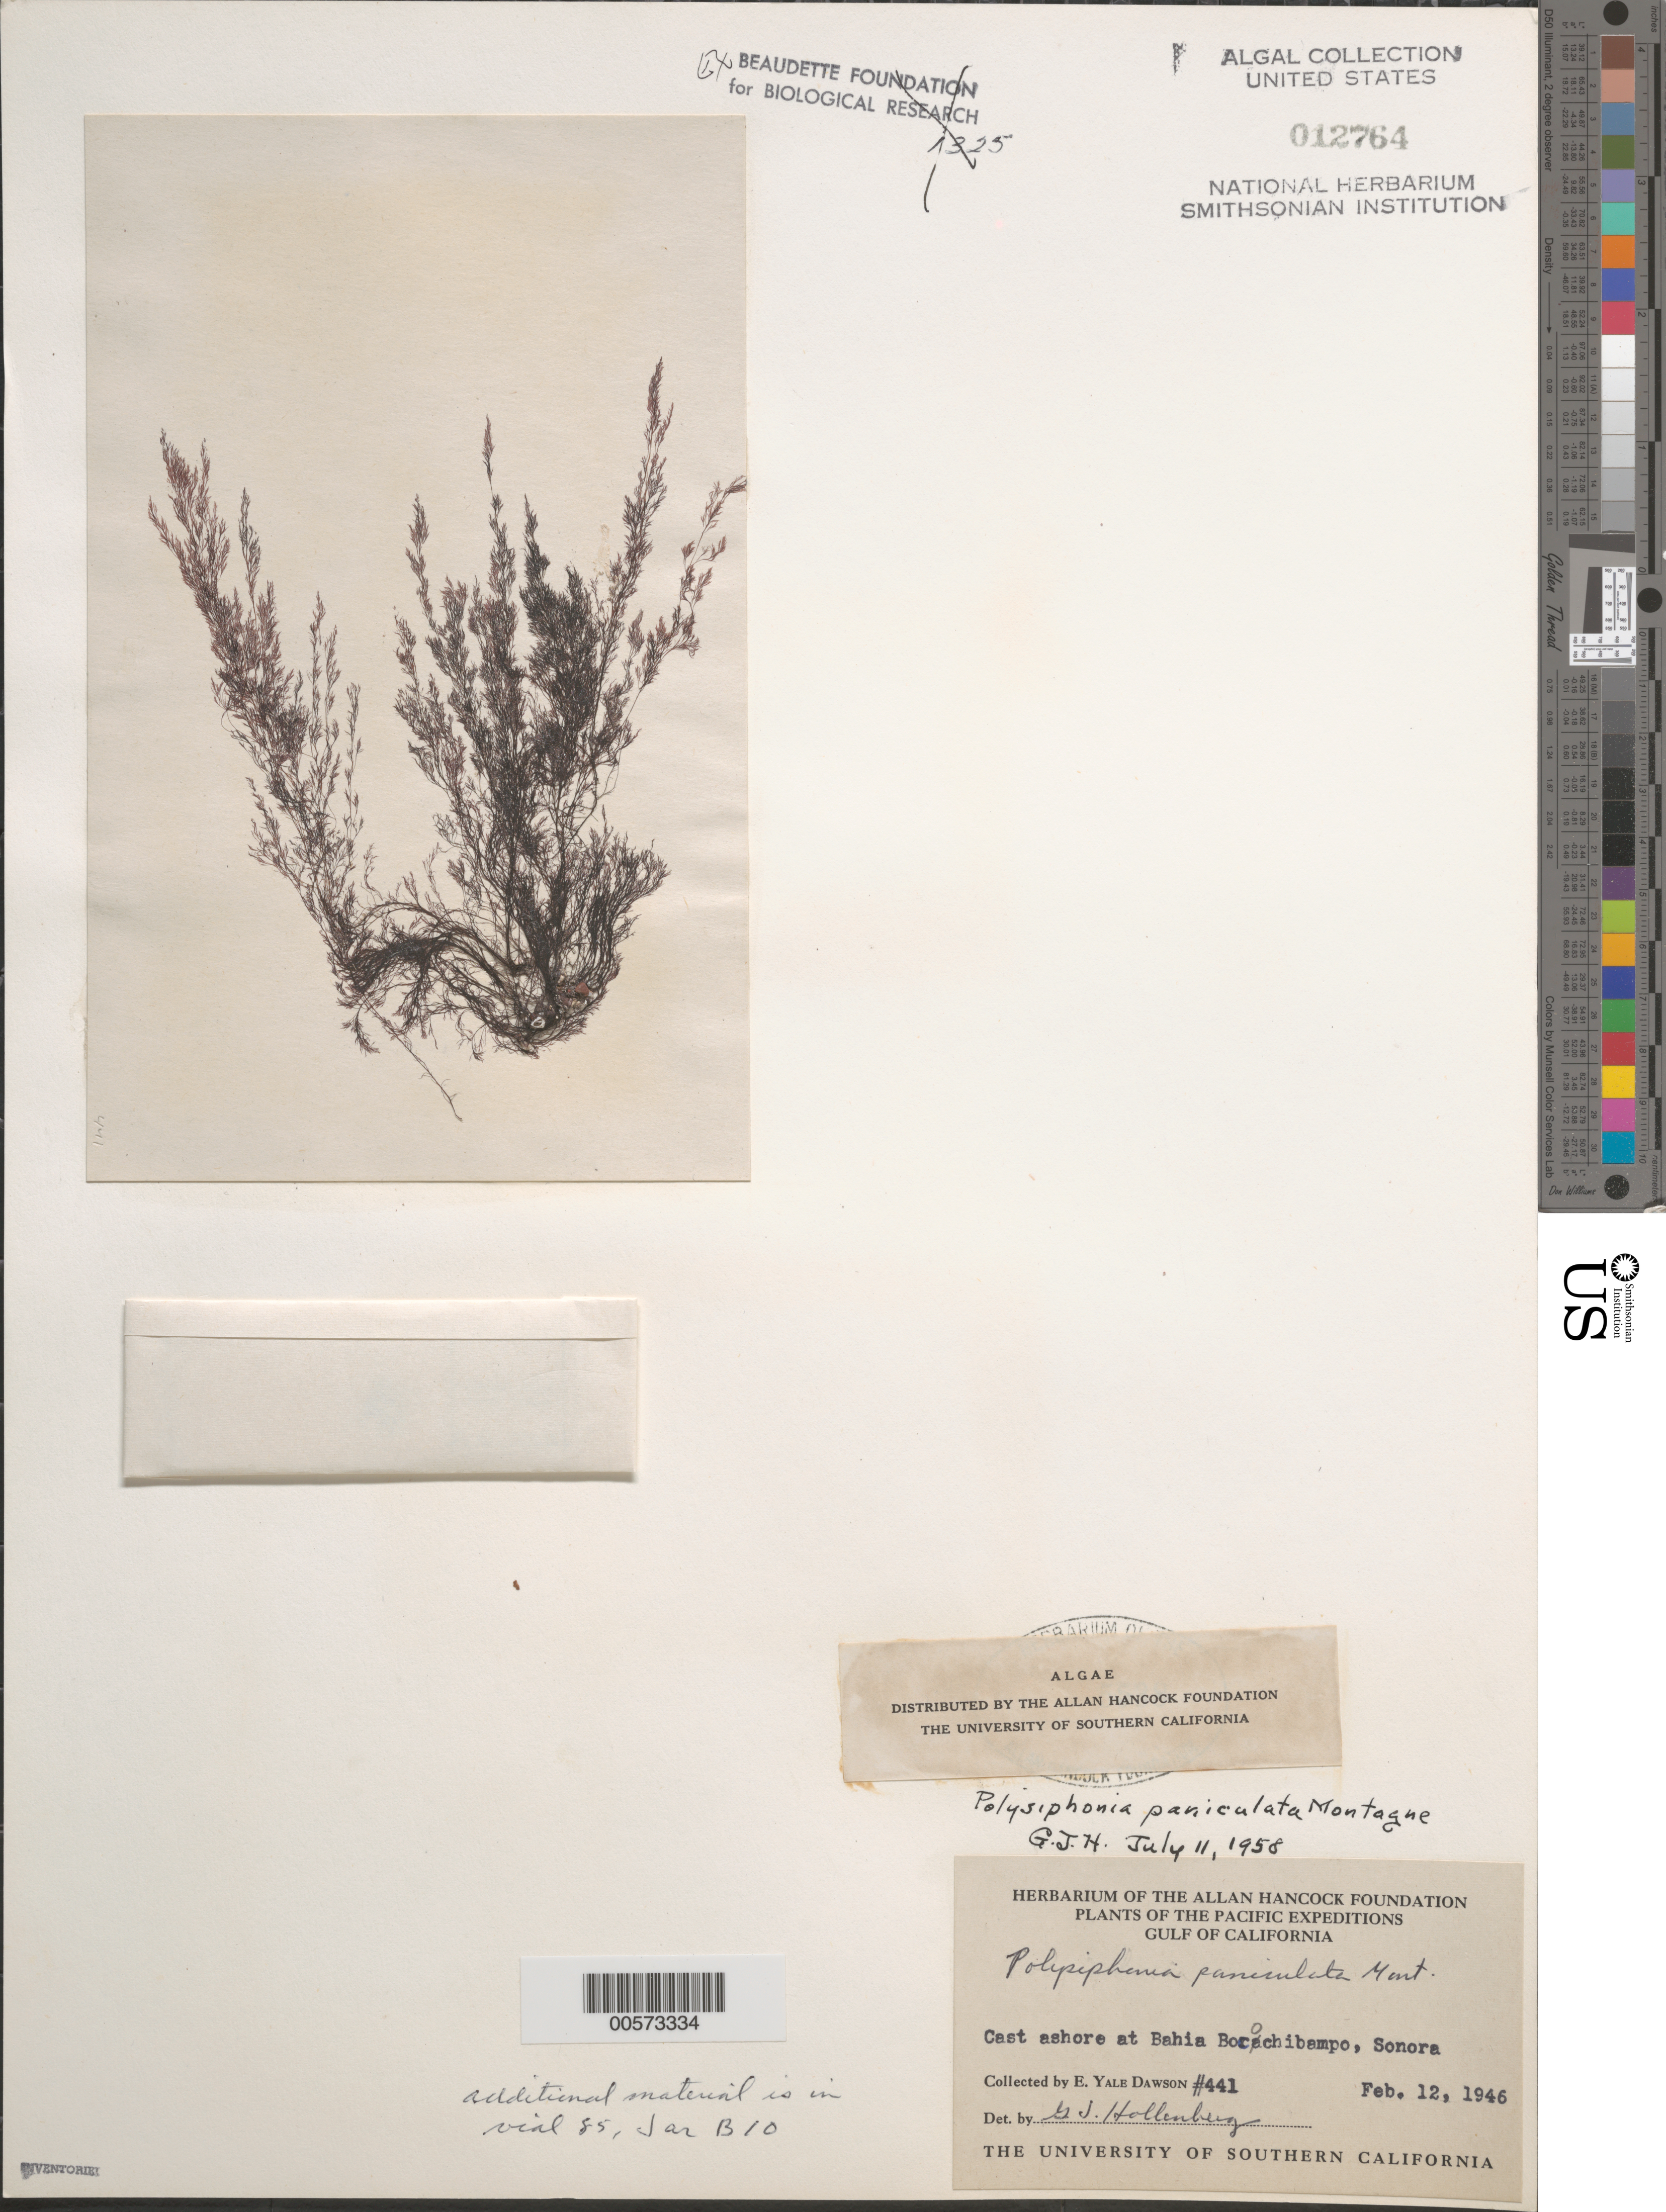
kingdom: Plantae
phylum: Rhodophyta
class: Florideophyceae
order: Ceramiales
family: Rhodomelaceae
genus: Eutrichosiphonia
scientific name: Eutrichosiphonia paniculata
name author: (Mont.) D.E.Bustamante & T.O. Cho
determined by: Algae name updating Project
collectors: E. Y. Dawson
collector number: EYD 441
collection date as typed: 12 Feb 1946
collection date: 1946-02-12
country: Mexico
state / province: Sonora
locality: Bahia Bocochibampo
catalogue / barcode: US 12764